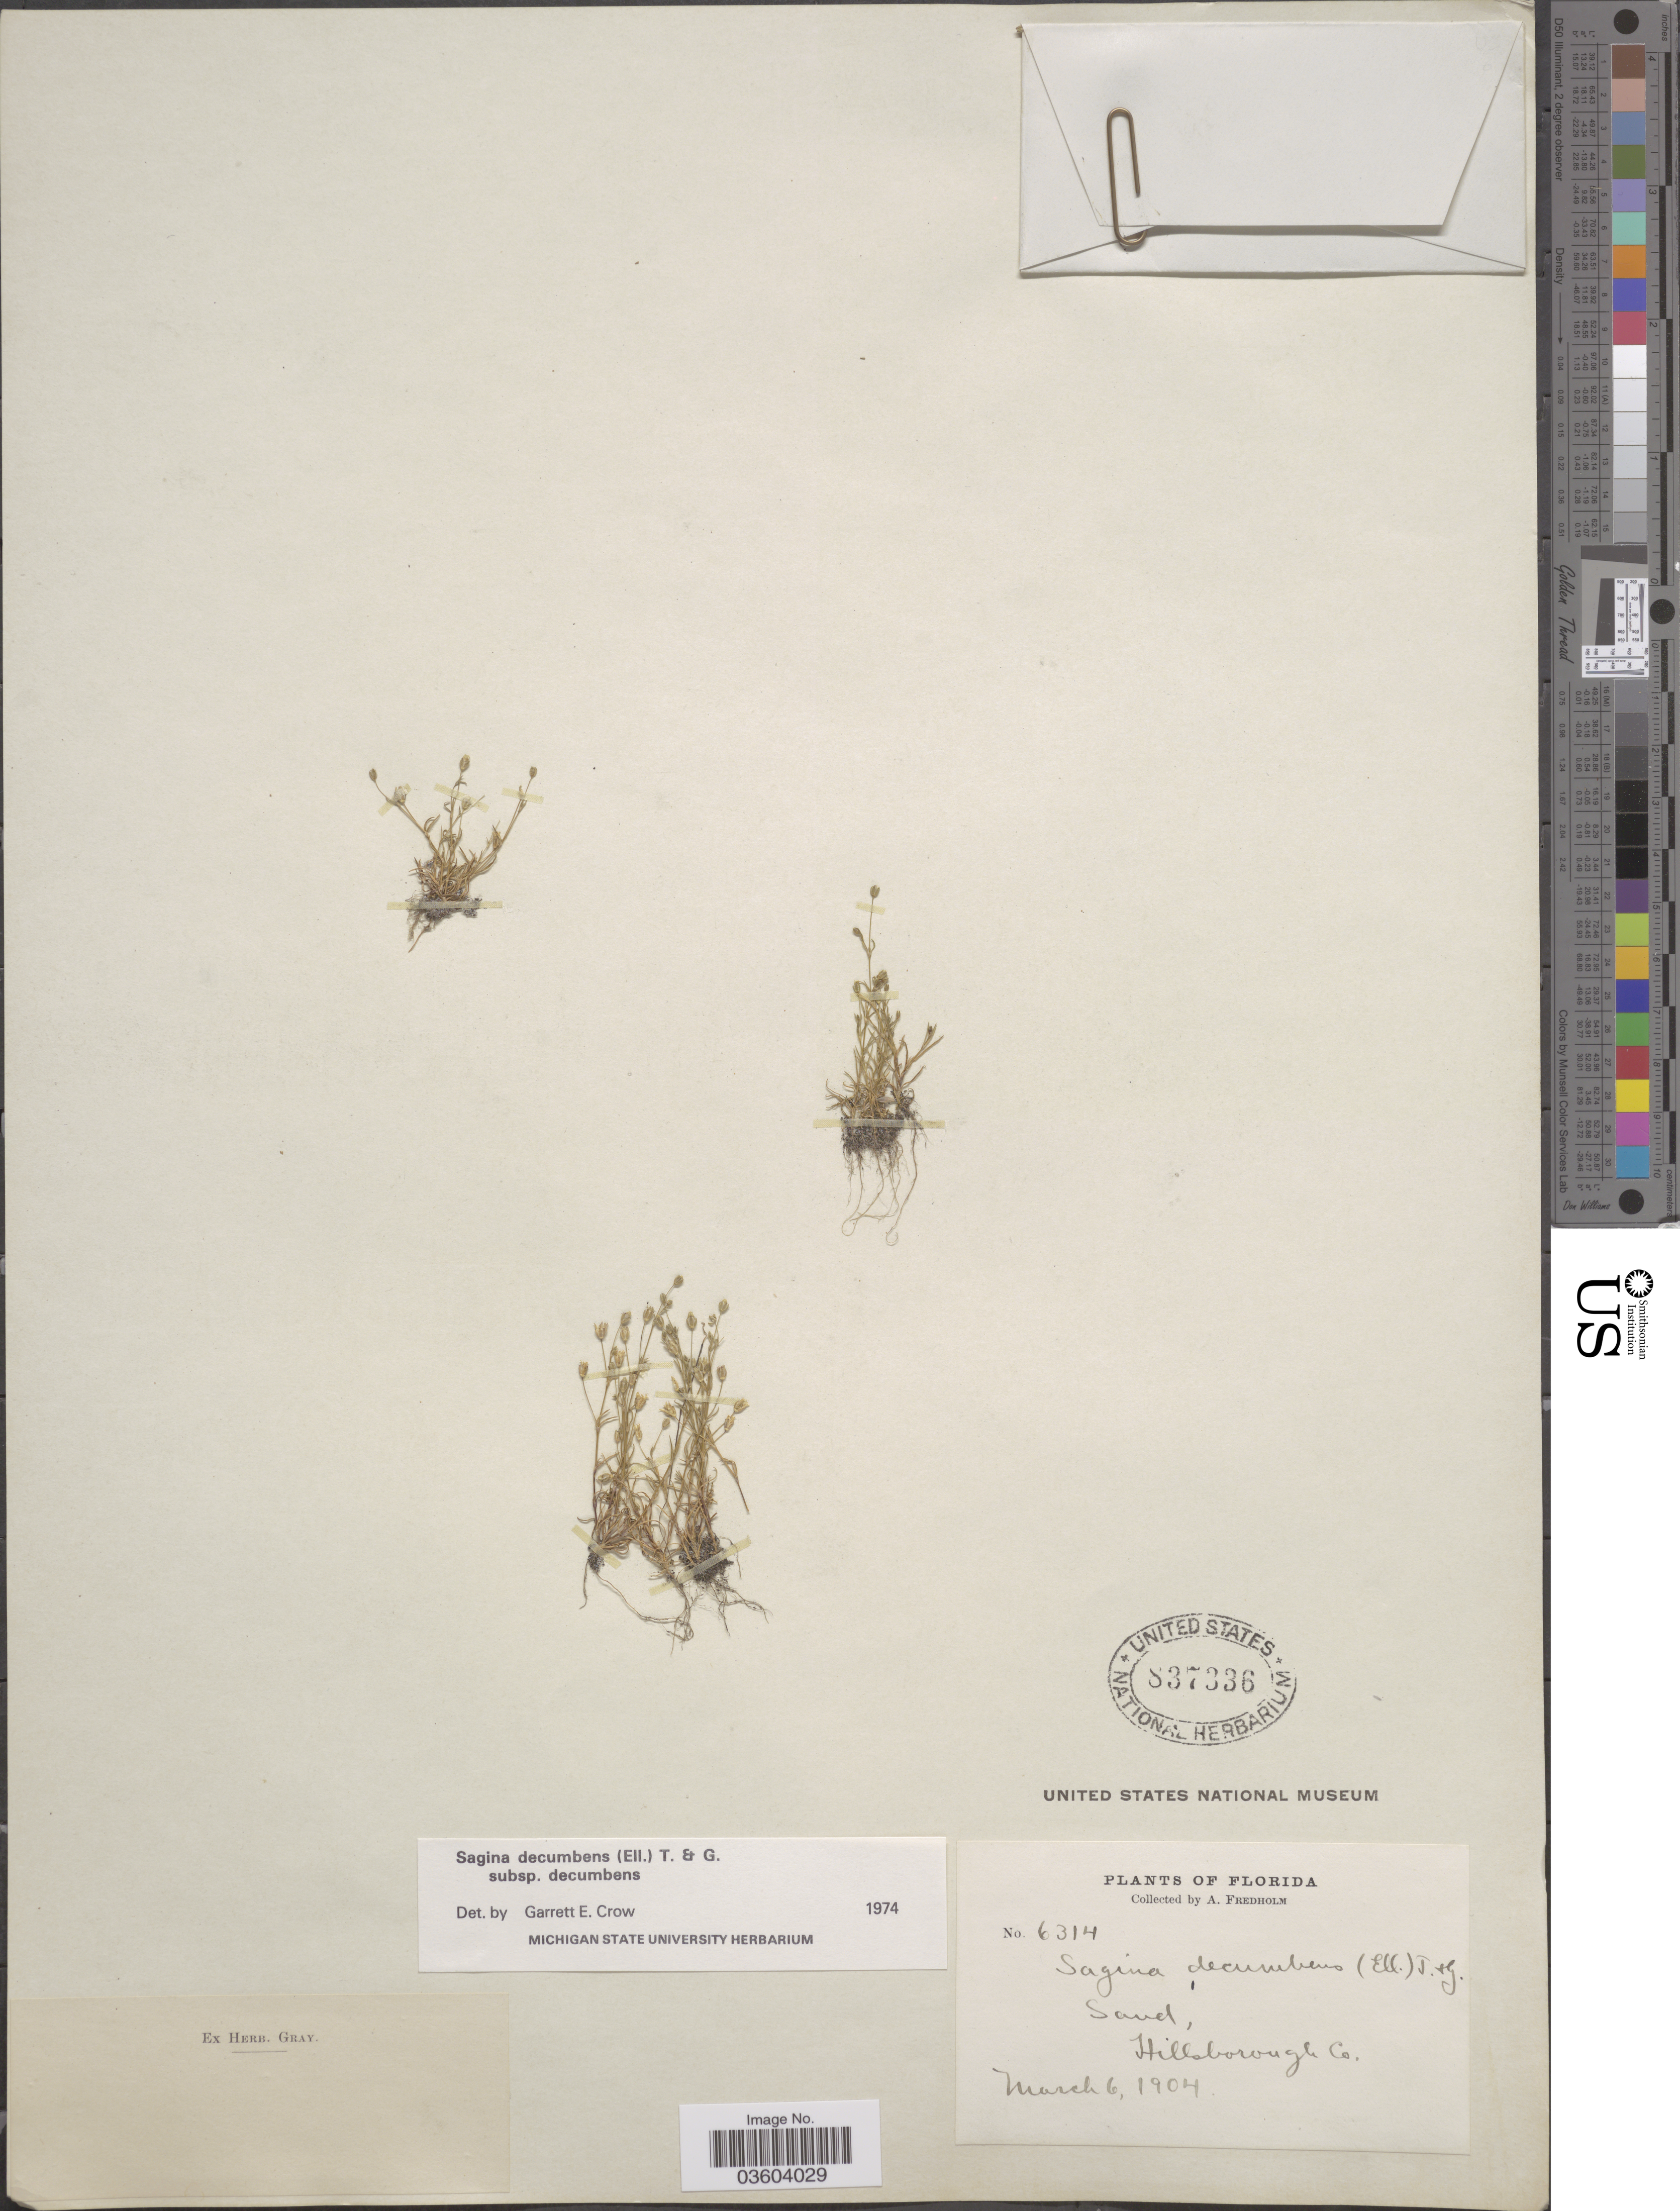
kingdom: Plantae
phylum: Tracheophyta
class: Magnoliopsida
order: Caryophyllales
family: Caryophyllaceae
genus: Sagina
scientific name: Sagina decumbens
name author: (Elliott) Torr. & A. Gray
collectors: A. Fredholm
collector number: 6314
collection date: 1904-03-06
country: United States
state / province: Florida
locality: Hillsborough Co.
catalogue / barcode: US 837336